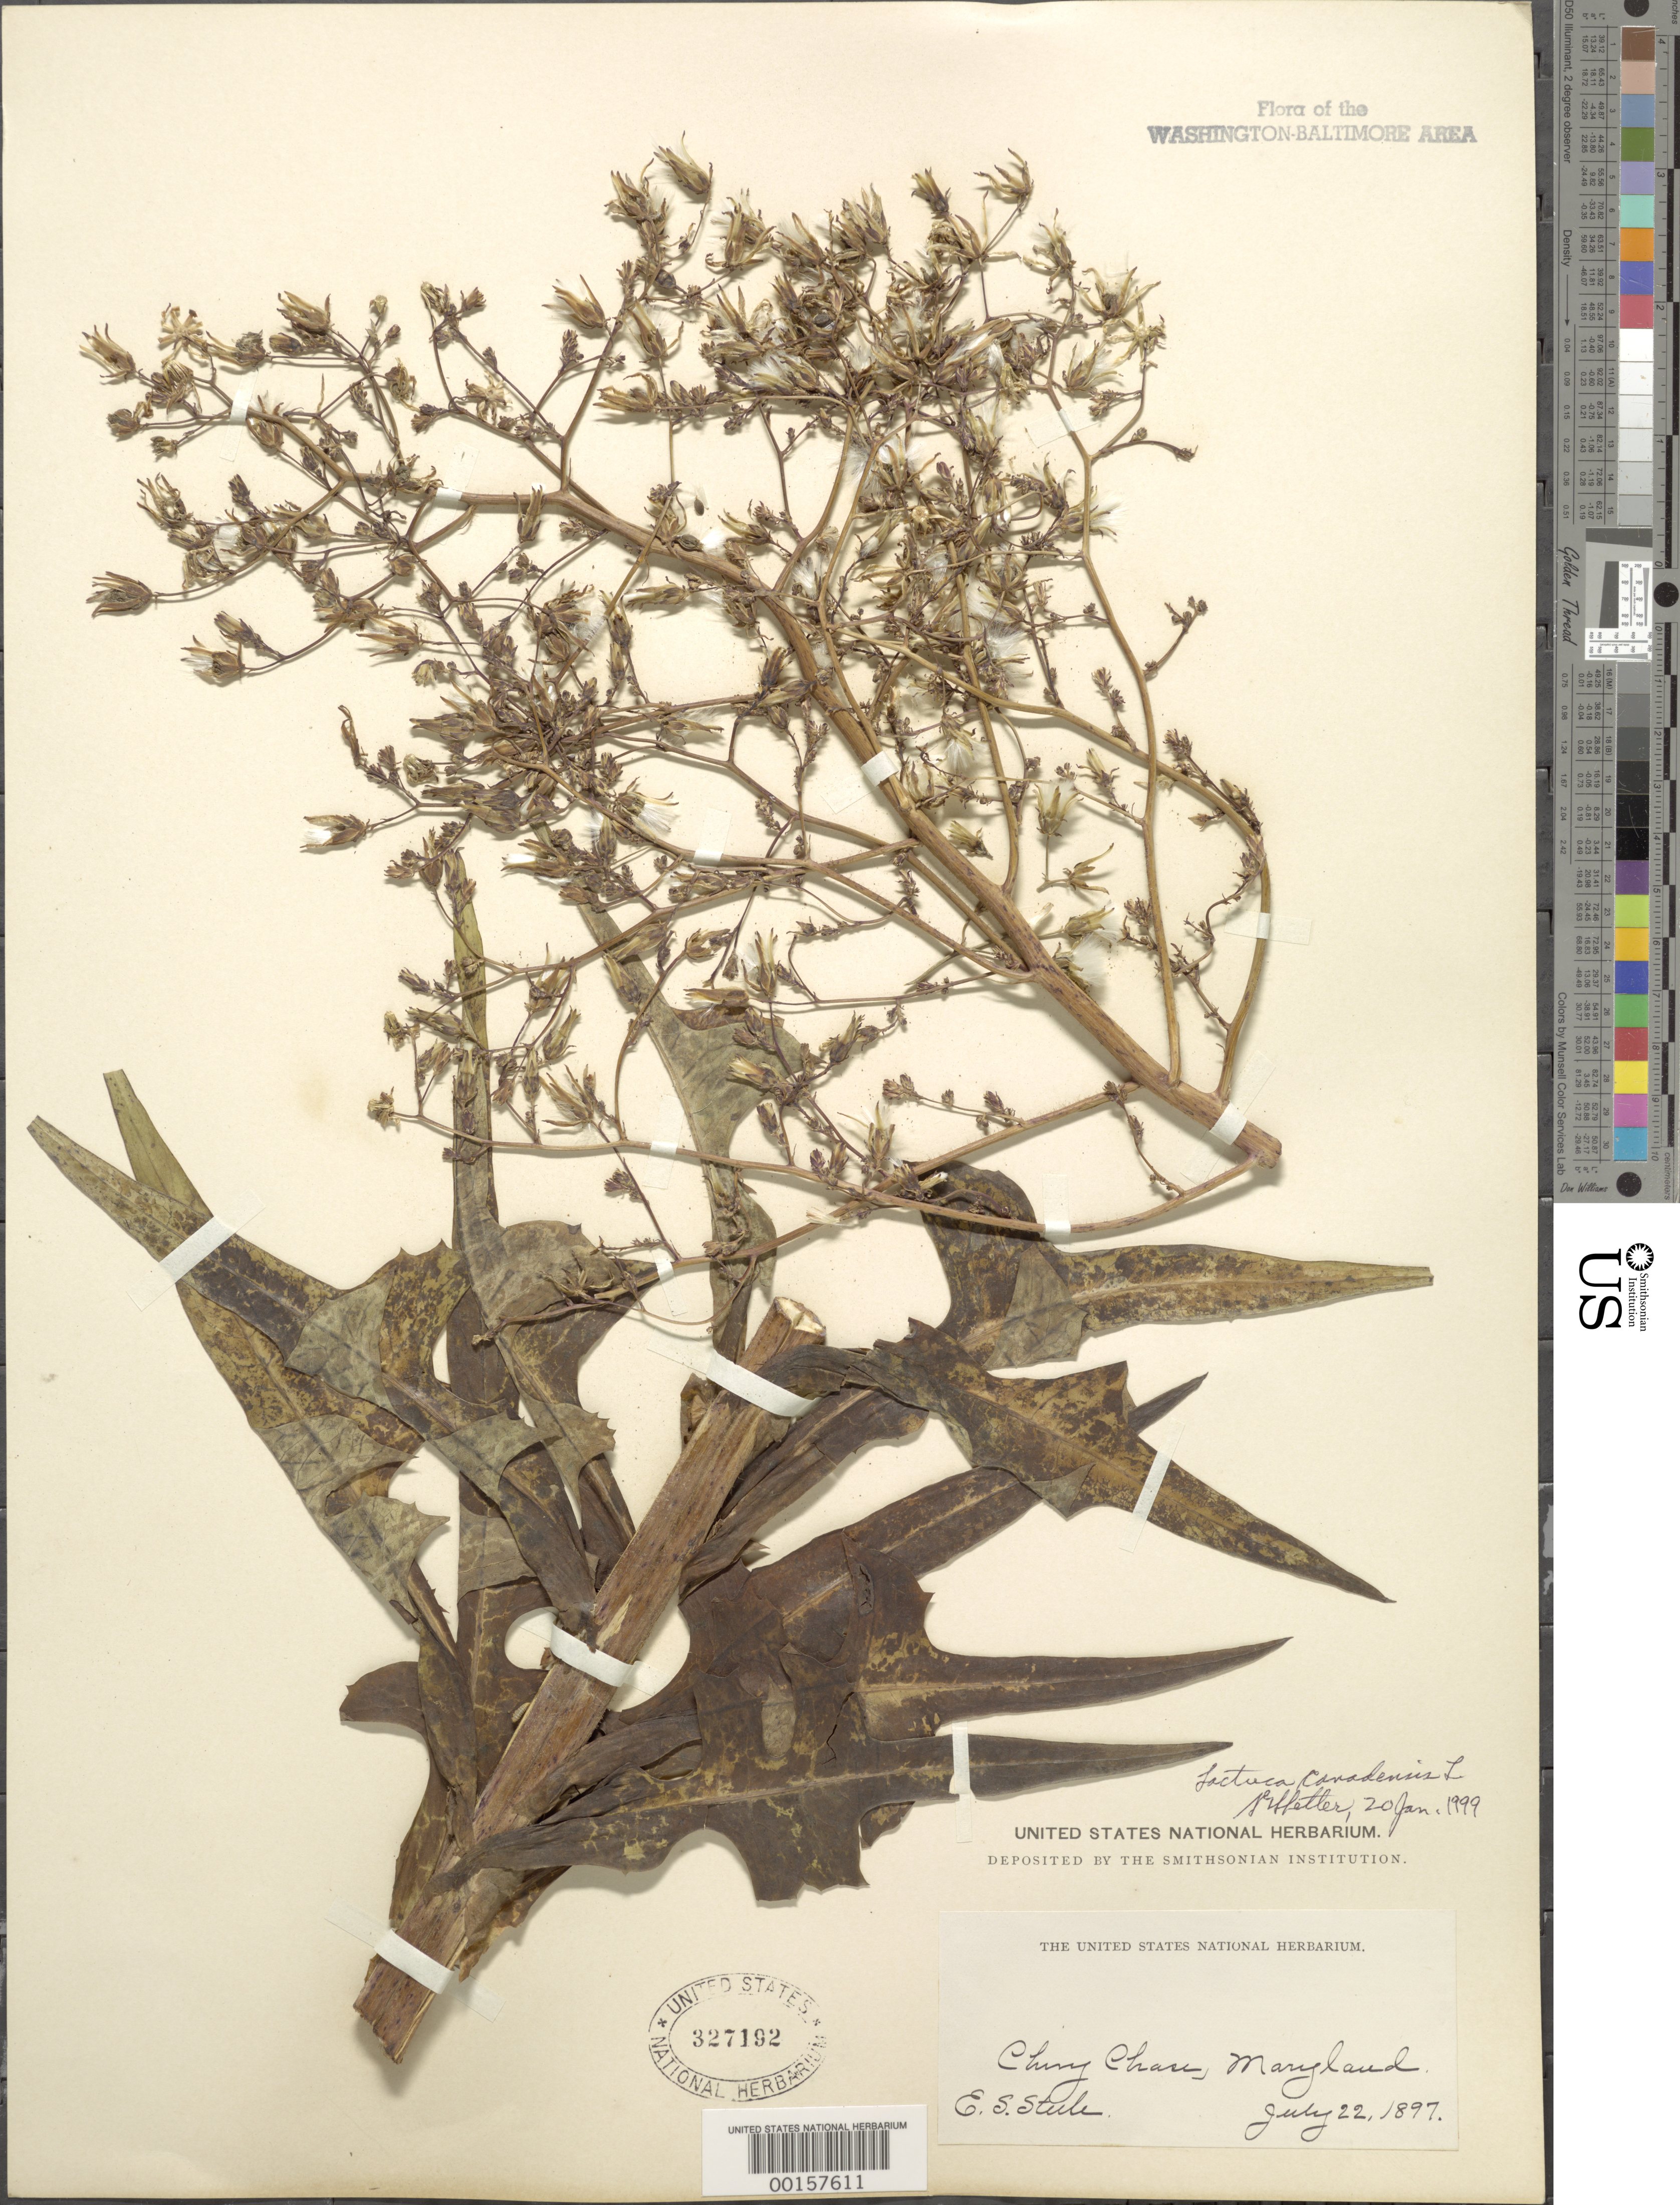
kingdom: Plantae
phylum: Tracheophyta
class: Magnoliopsida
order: Asterales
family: Asteraceae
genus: Lactuca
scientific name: Lactuca canadensis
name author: L.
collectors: E. Steele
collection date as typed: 22 Jul 1897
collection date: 1897-07-22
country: United States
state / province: Maryland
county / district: Montgomery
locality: Chevy Chase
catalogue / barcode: US 327192